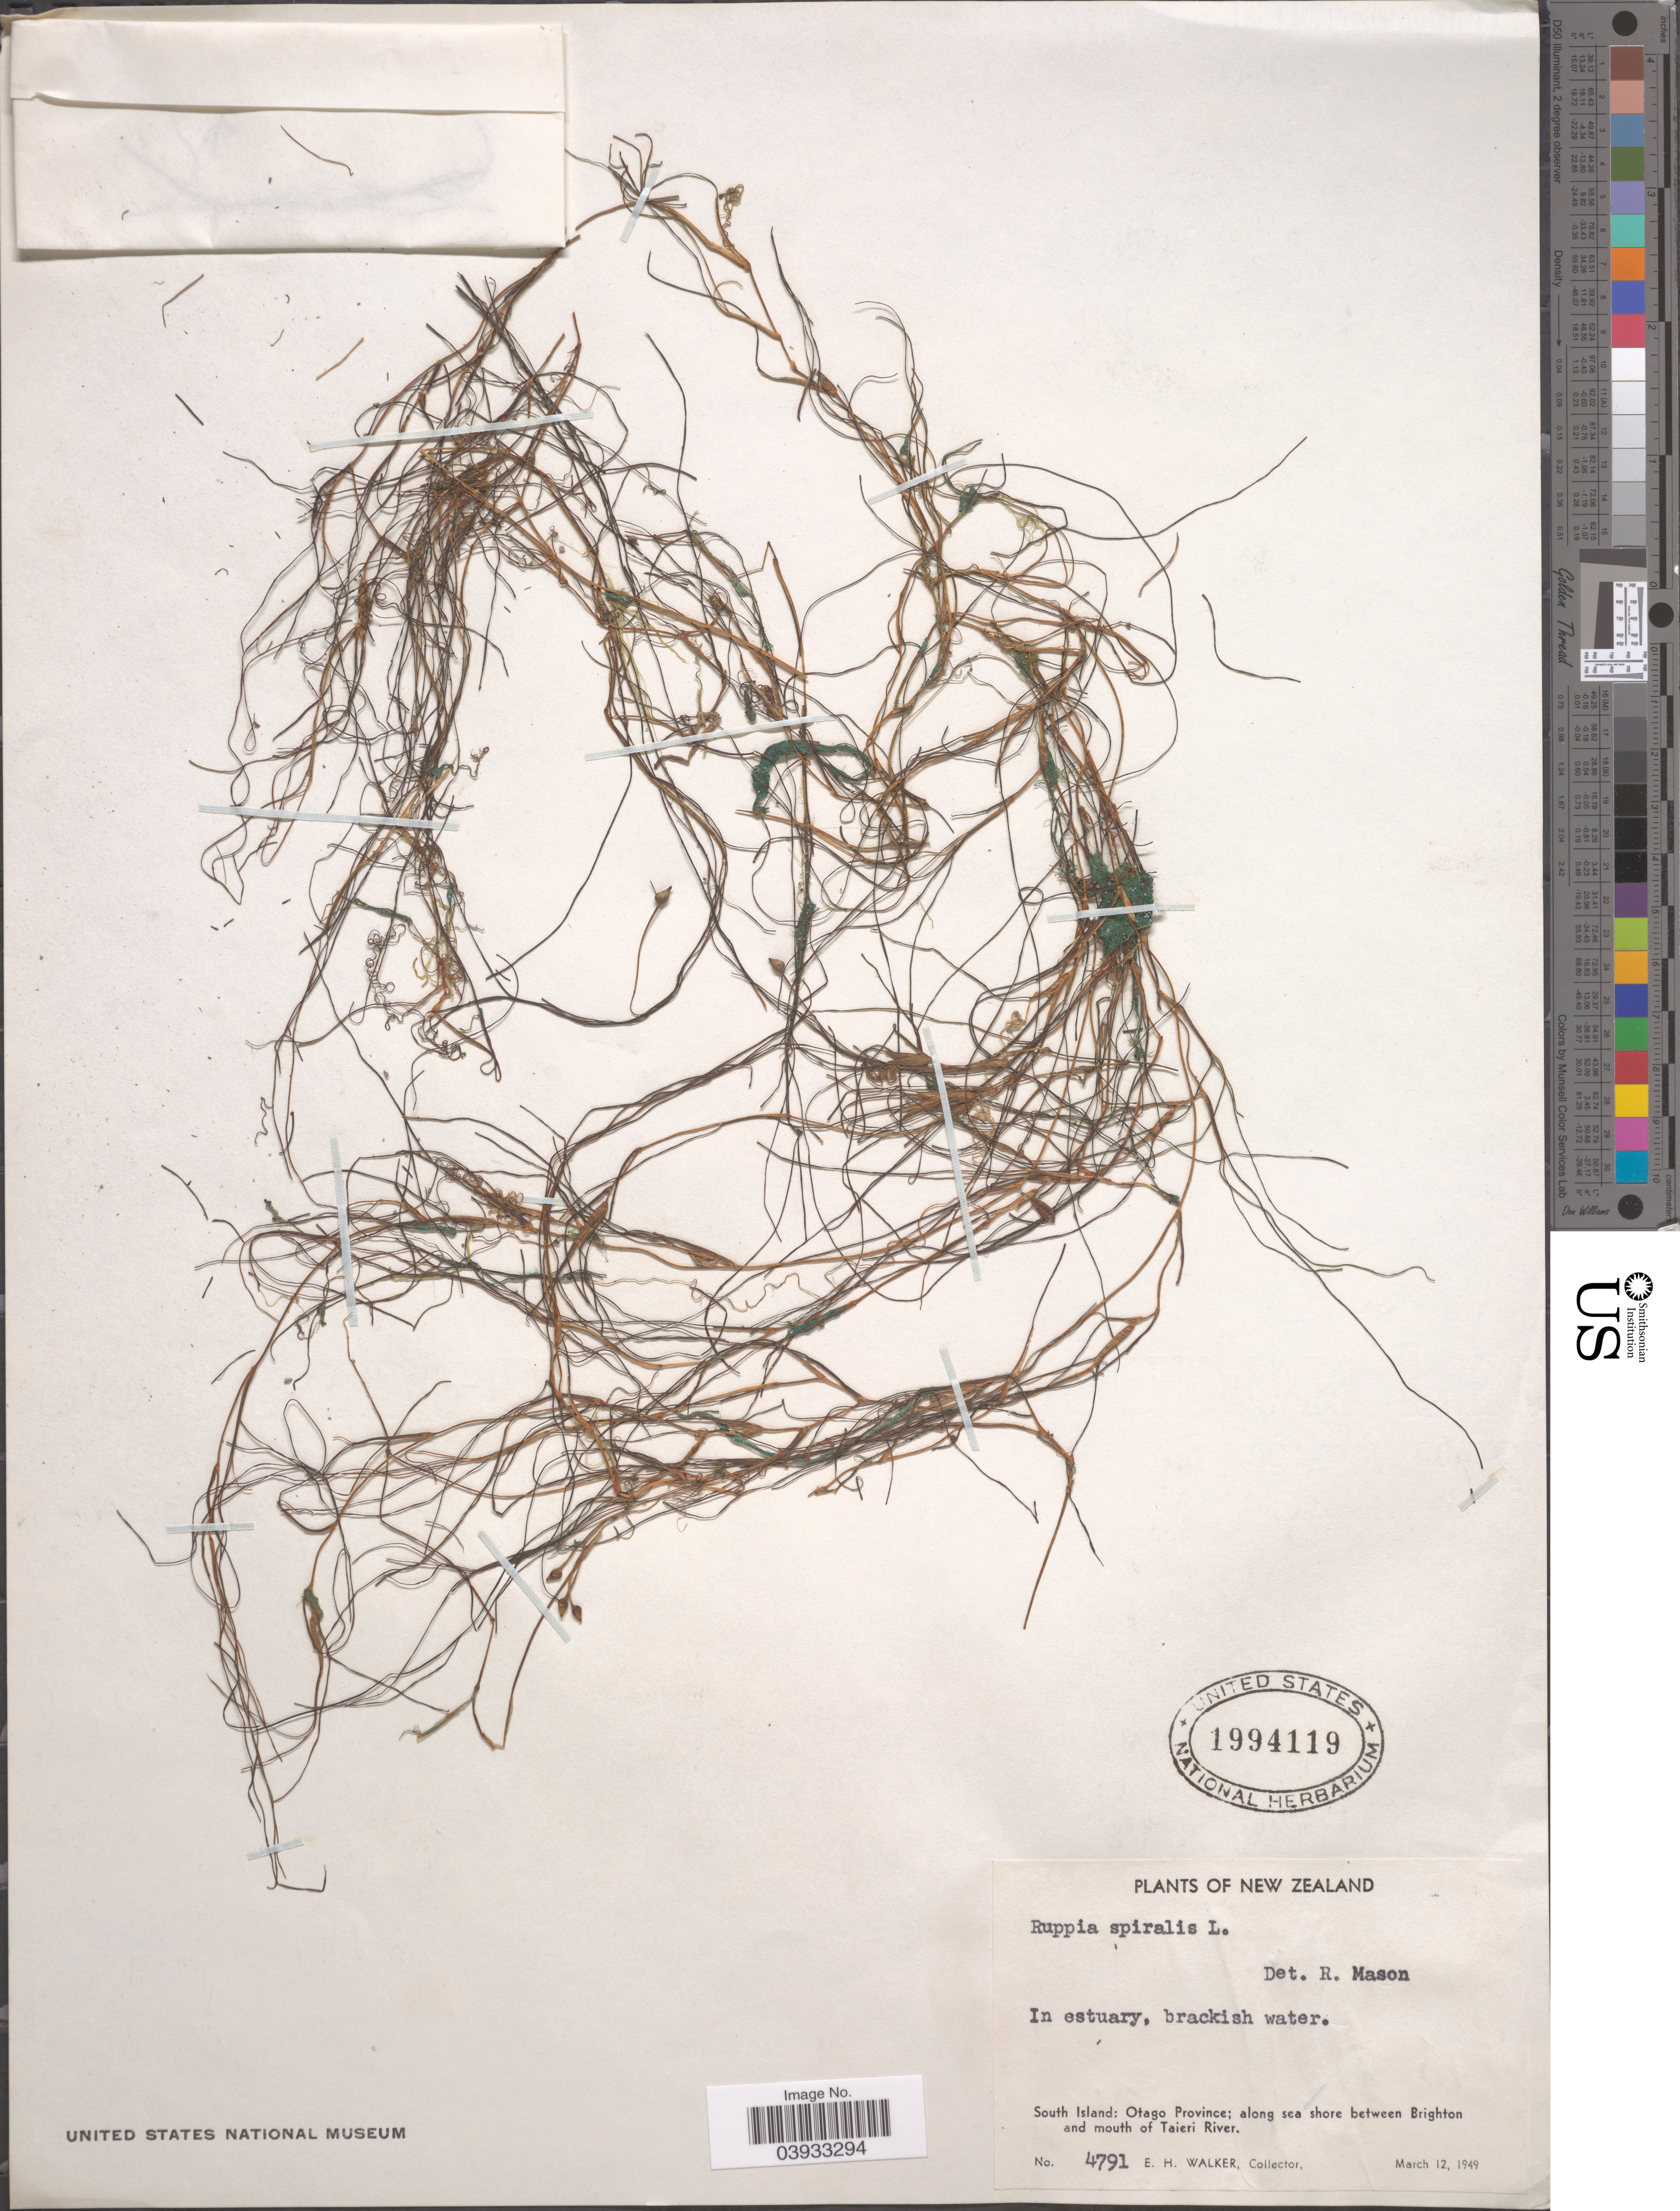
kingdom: Plantae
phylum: Tracheophyta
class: Liliopsida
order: Alismatales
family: Ruppiaceae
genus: Ruppia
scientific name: Ruppia spiralis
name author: L. ex Dumort.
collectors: E. H. Walker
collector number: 4791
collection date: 1949-03-12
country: New Zealand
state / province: Otago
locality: South Island: along sea shore between Brighton and mouth of Taieri River.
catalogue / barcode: US 1994119